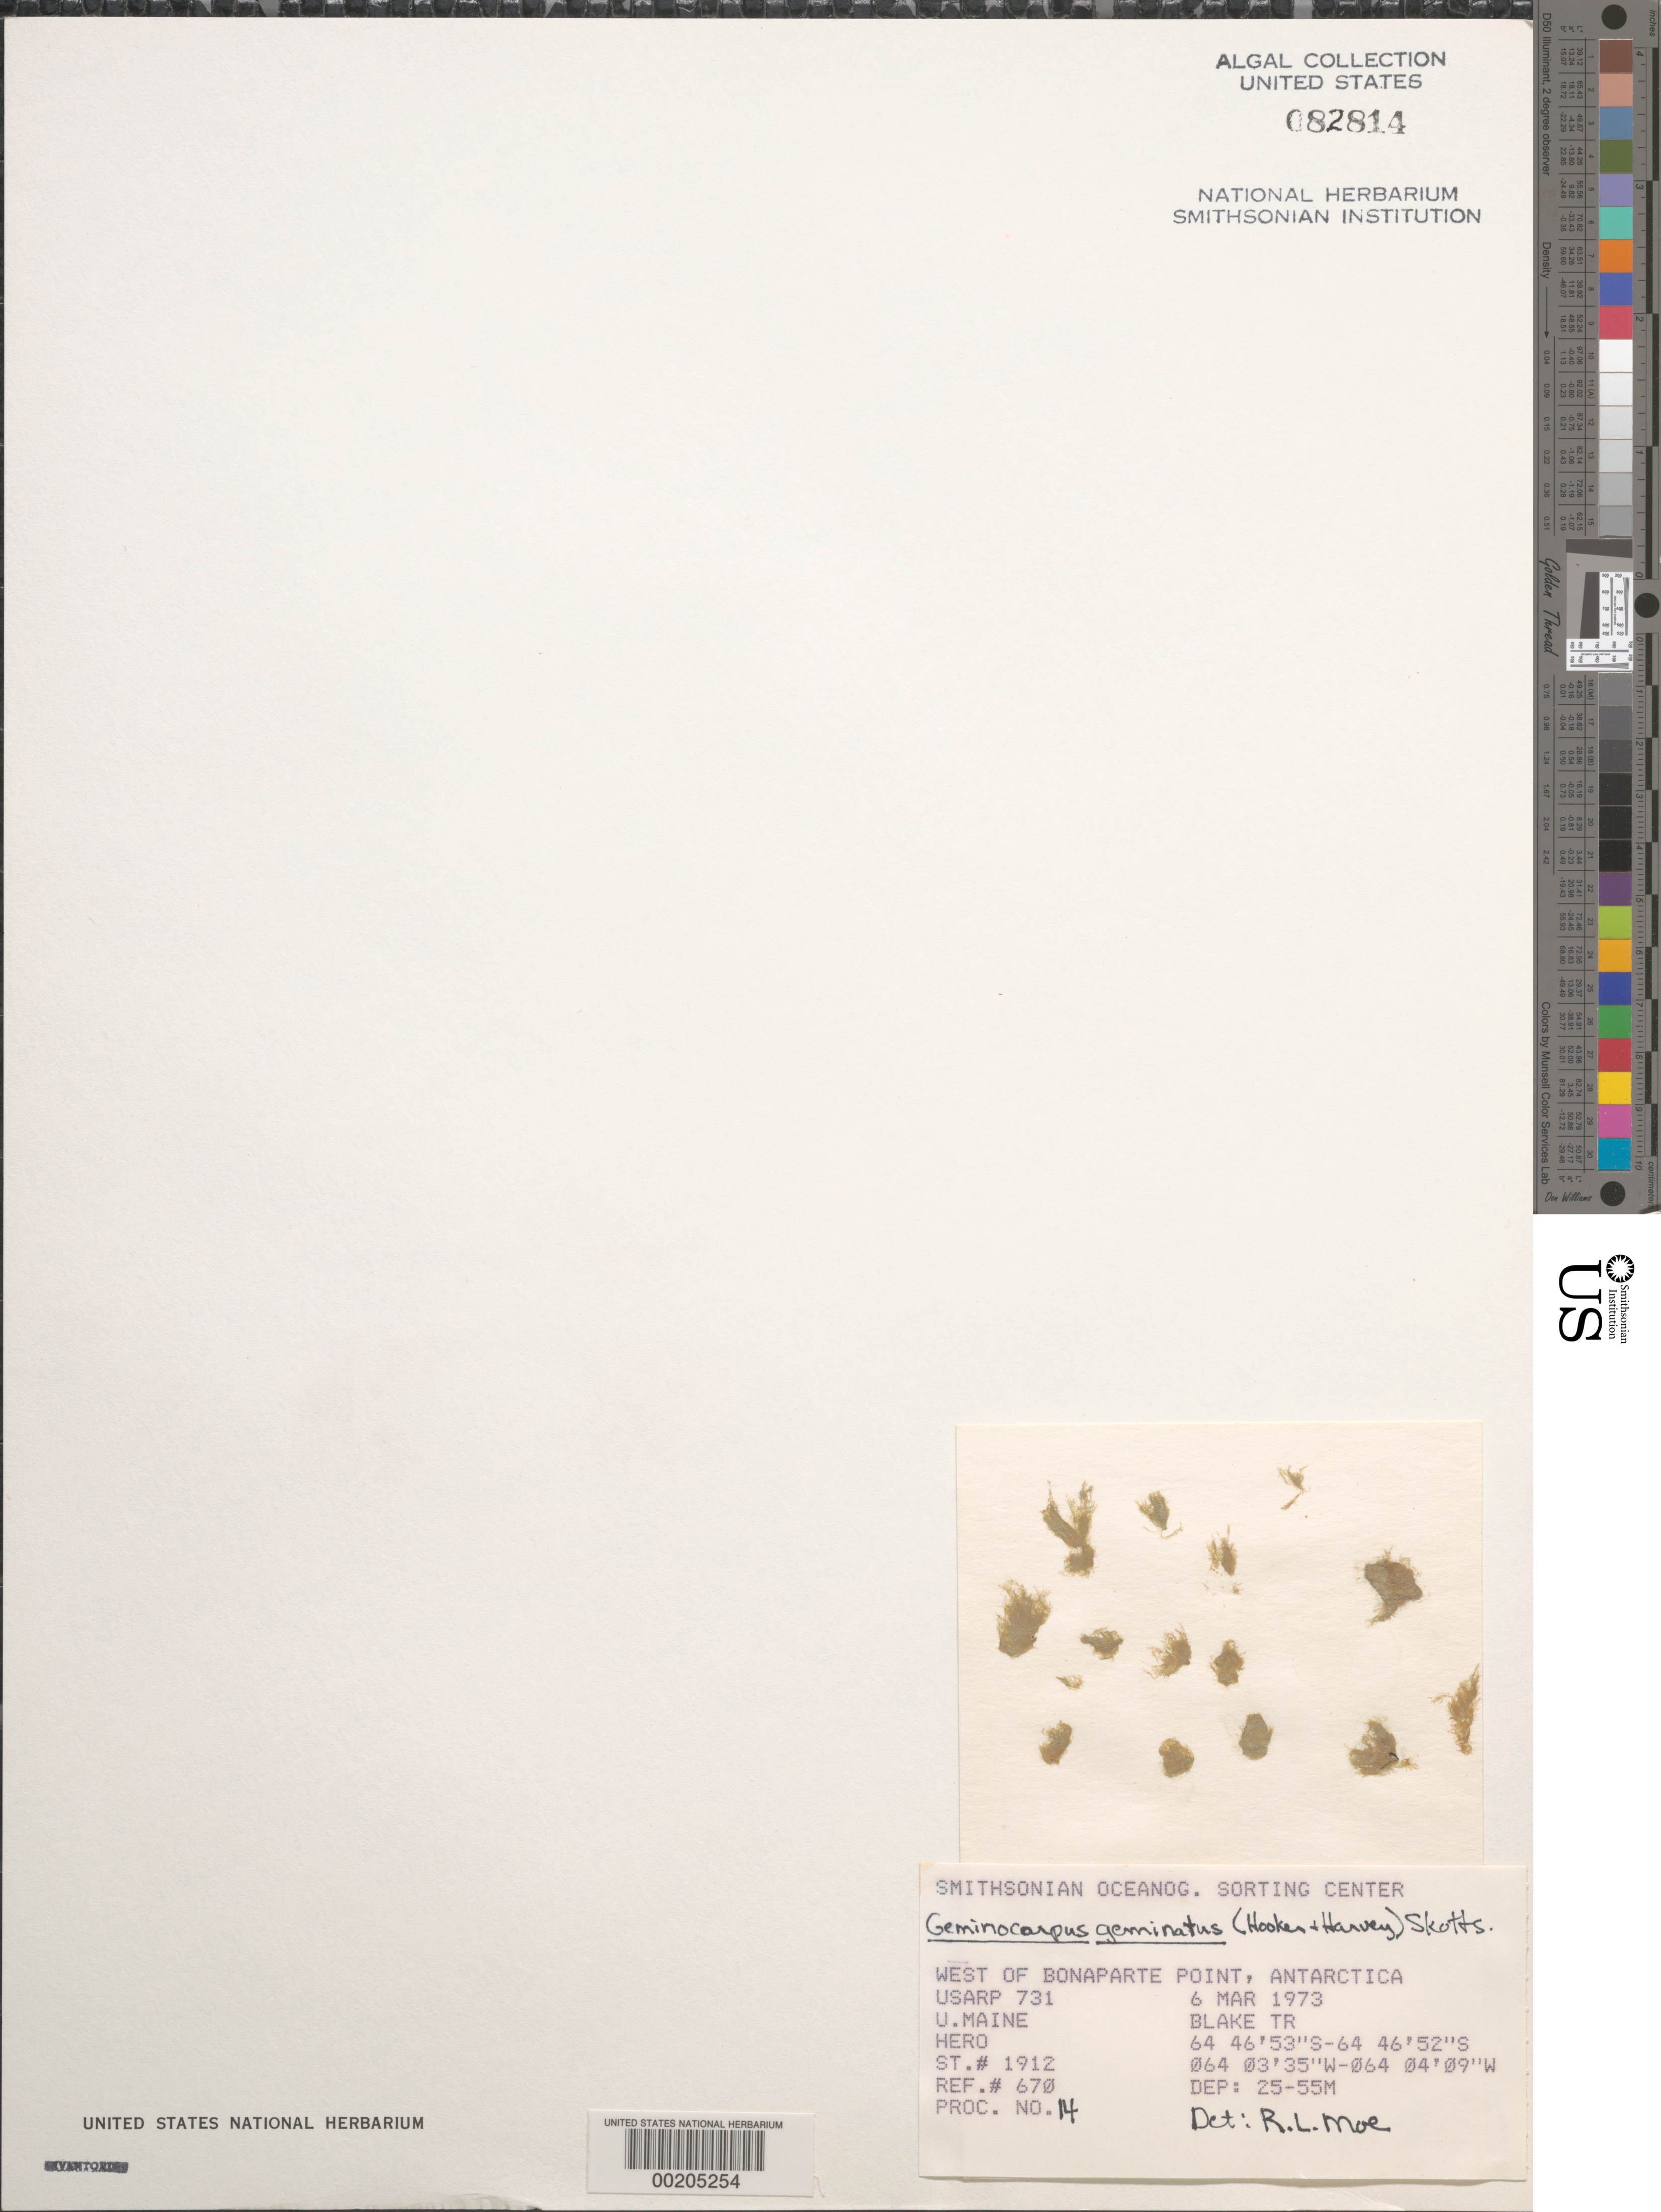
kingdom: Chromista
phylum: Ochrophyta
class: Phaeophyceae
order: Ectocarpales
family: Acinetosporaceae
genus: Geminocarpus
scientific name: Geminocarpus geminatus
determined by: Moe, R. L.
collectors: University of Maine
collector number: Station 1912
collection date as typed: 06 Mar 1973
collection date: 1973-03-06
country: Antarctica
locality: Antarctic Peninsula, west of Bonaparte Point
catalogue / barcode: US 82814